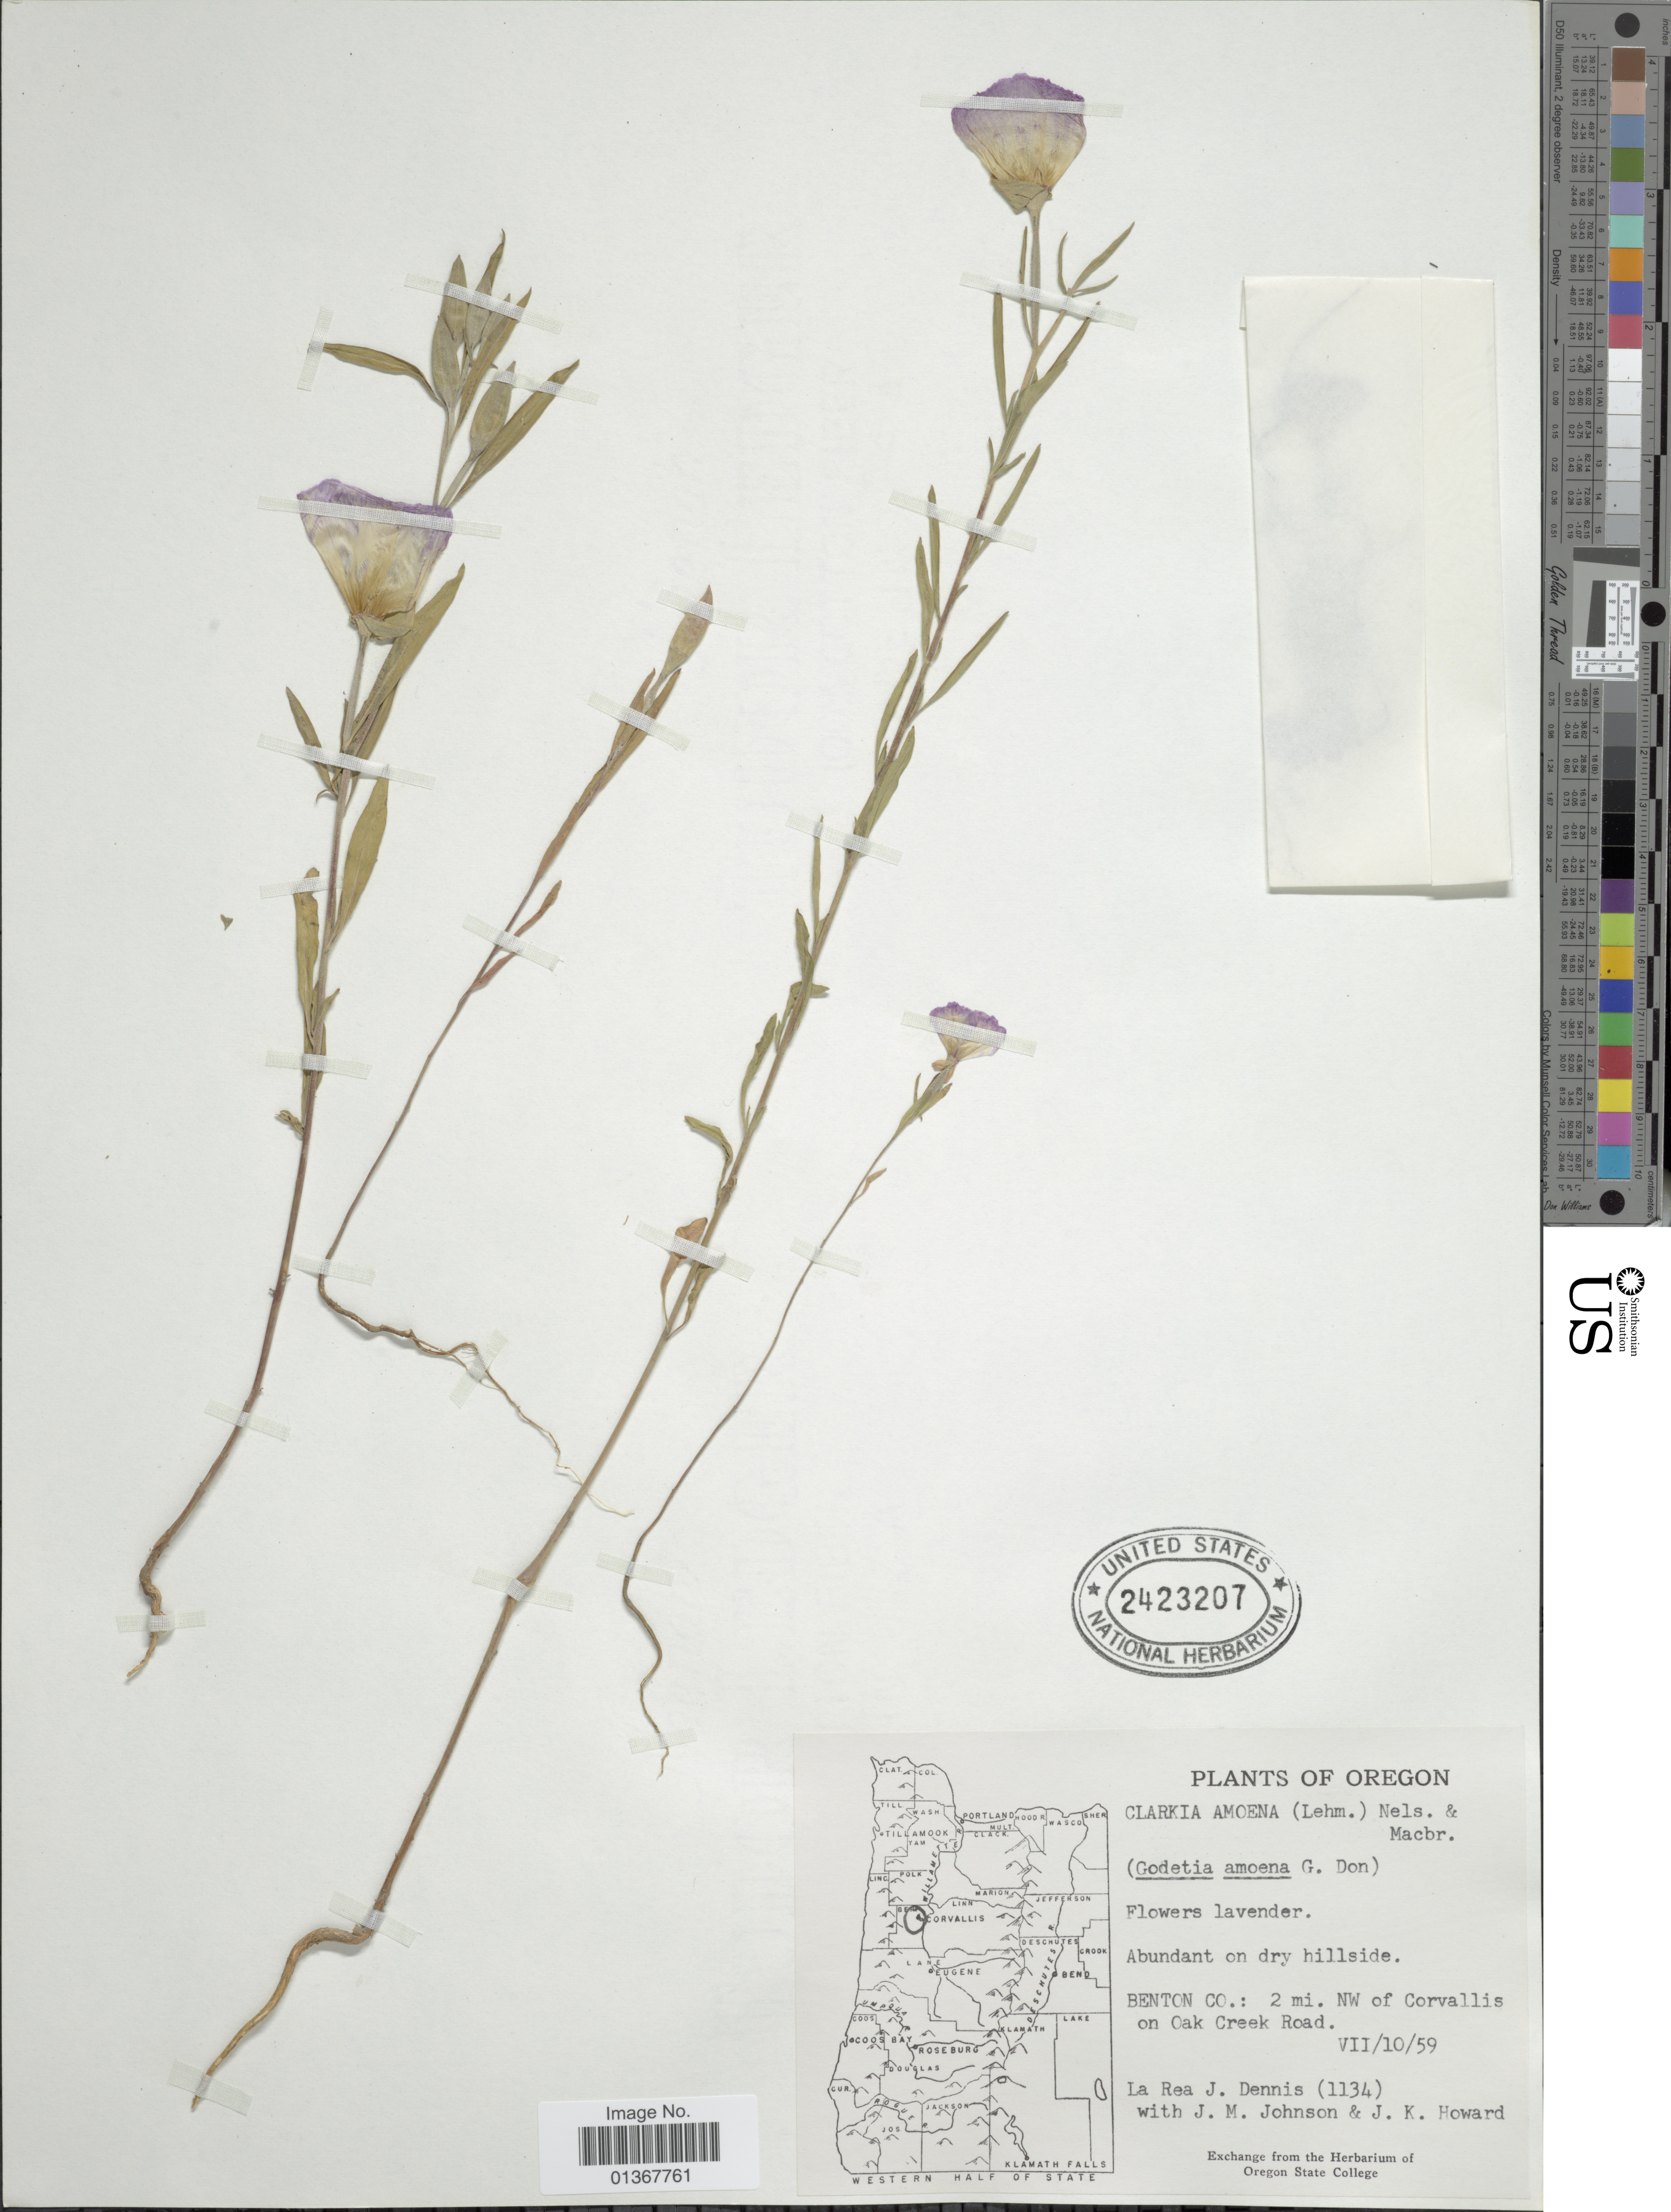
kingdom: Plantae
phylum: Tracheophyta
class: Magnoliopsida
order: Myrtales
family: Onagraceae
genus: Clarkia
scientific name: Clarkia amoena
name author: (Lehm.) A. Nelson & J.F. Macbr.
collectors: L. Dennis, J. M. Johnson & J. Howard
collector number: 1134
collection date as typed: Transcribed d/m/y: 10/7/59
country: United States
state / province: Oregon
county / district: Benton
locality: Benton Co.: 2 mi. NW of Corvallis on Oak Creek Road.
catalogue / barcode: US 2423207